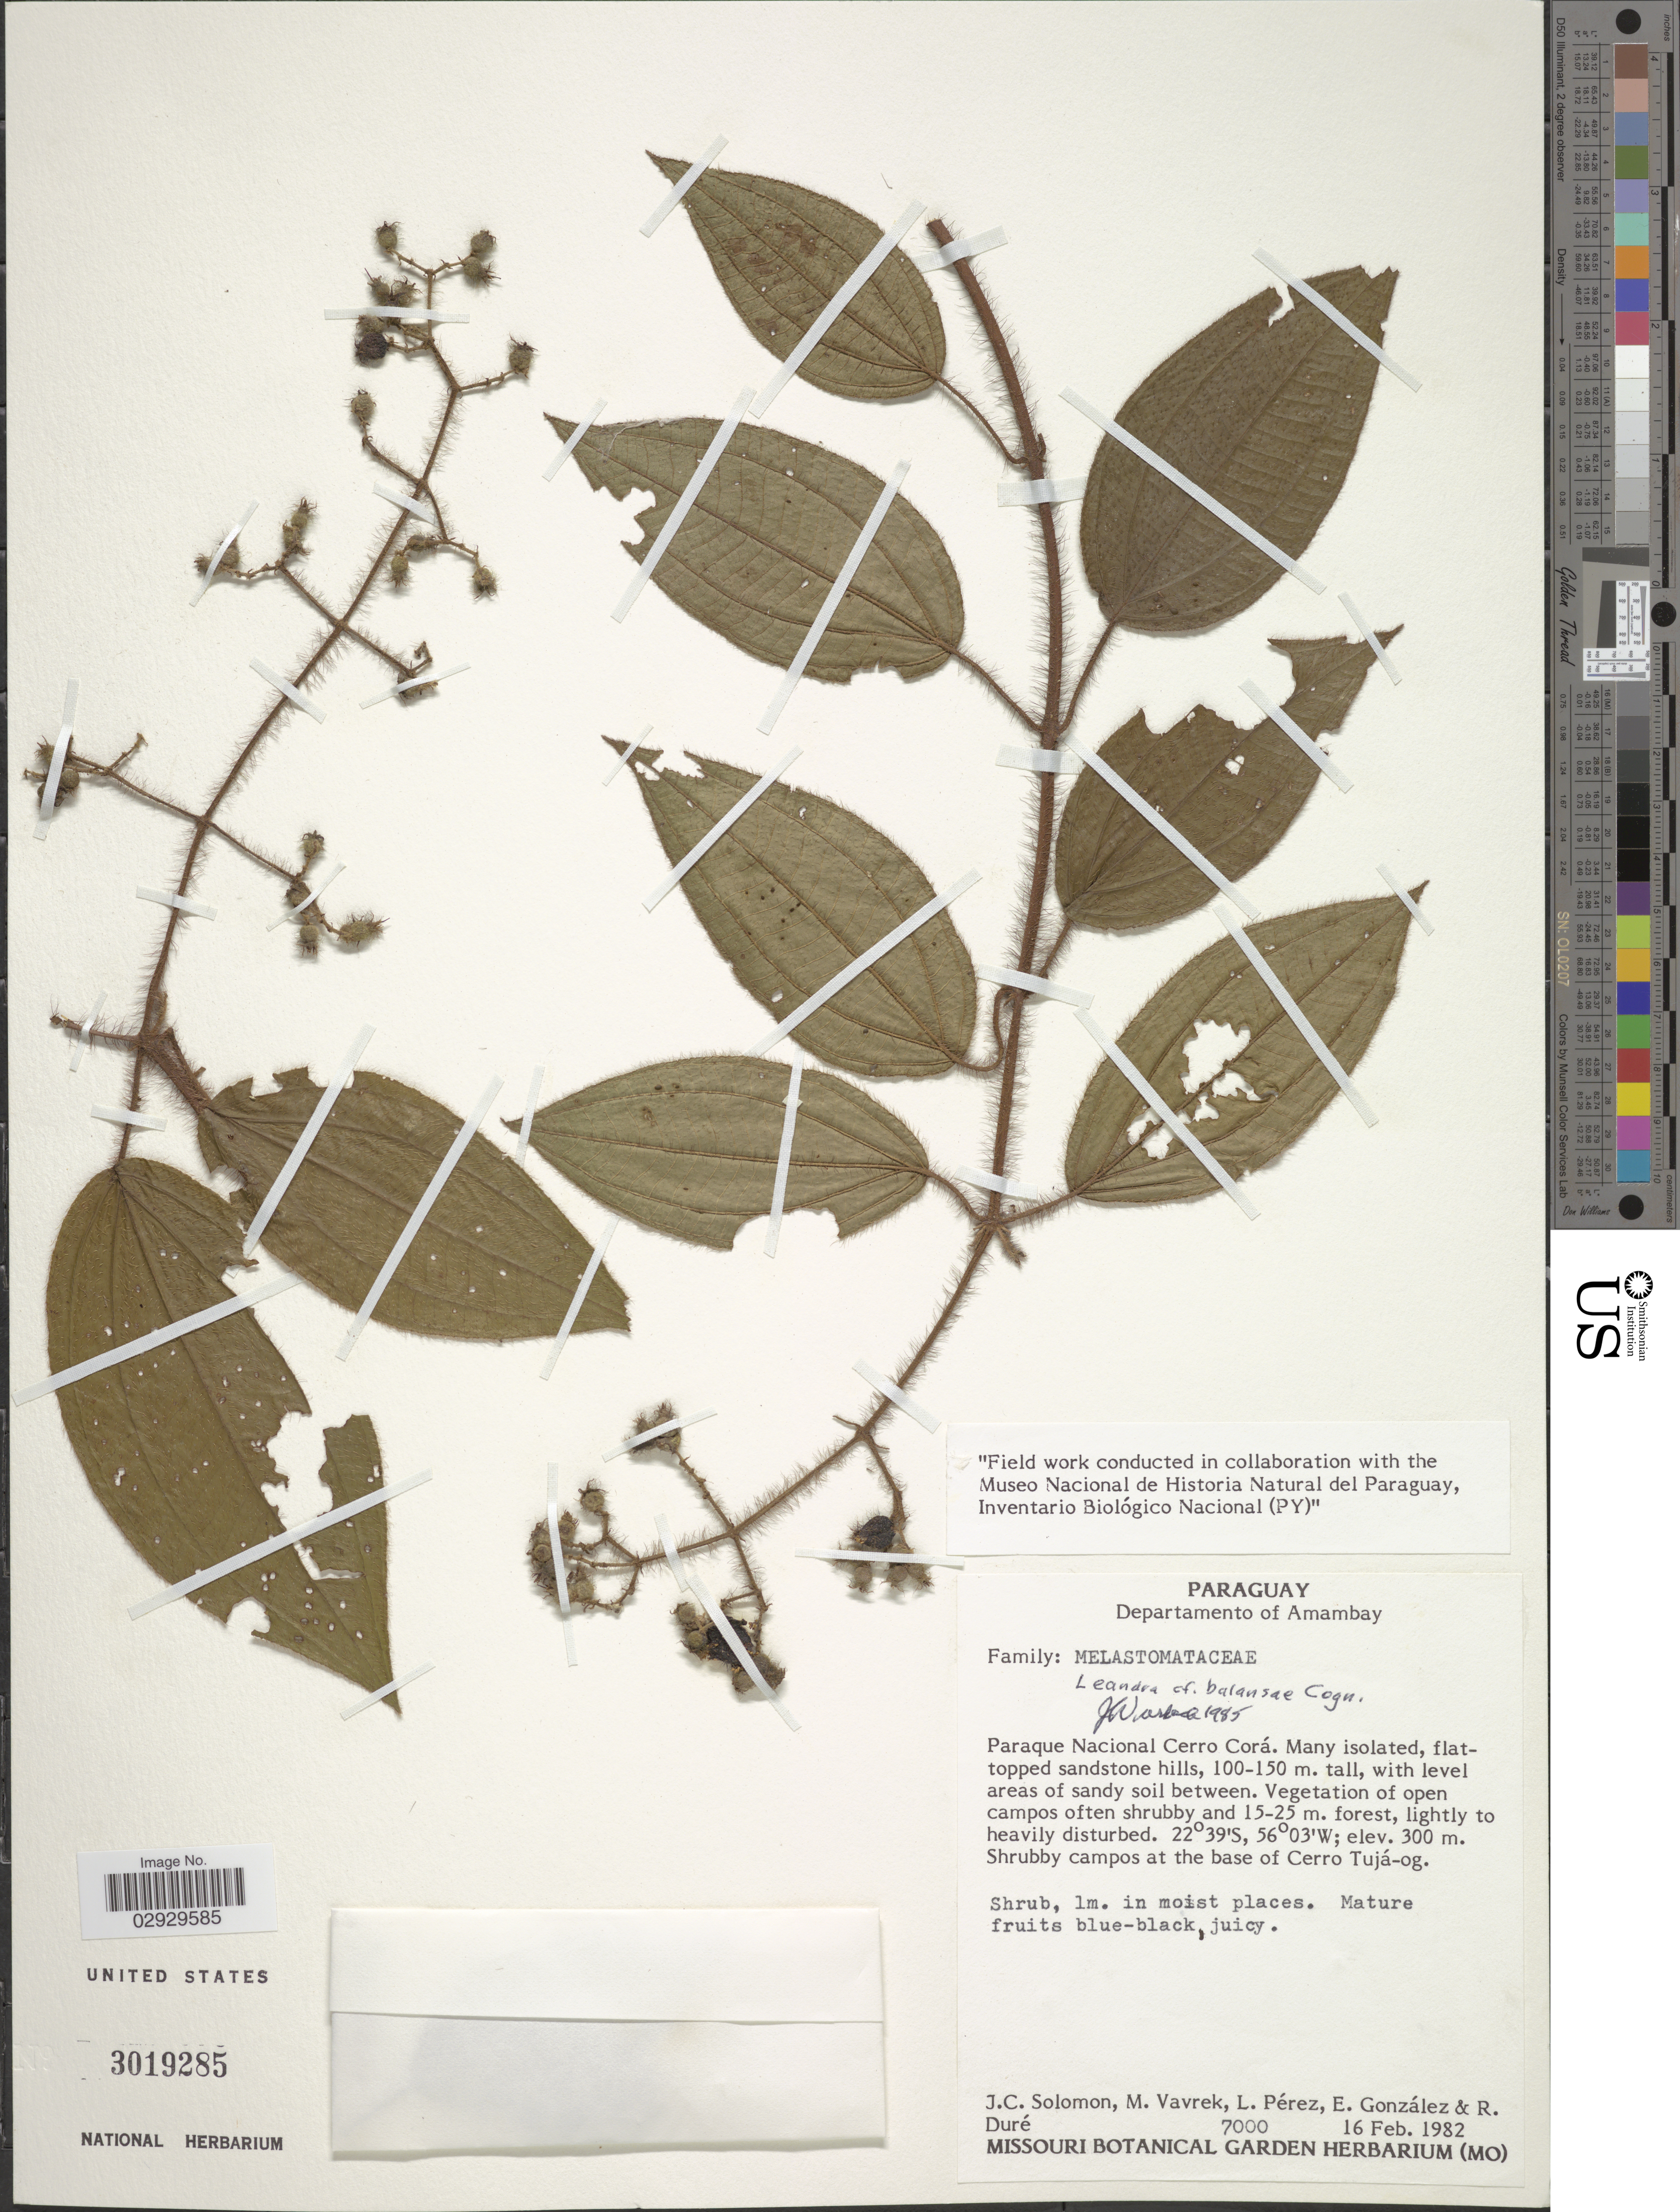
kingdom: Plantae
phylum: Tracheophyta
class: Magnoliopsida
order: Myrtales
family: Melastomataceae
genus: Leandra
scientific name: Leandra balansae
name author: Cogn.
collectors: J. C. Solomon, M. Vavrek, L. Pérez, E. González & R. Duré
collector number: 7000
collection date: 1982-02-16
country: Paraguay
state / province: Amambay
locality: Departamento of Amambay. Paraque Nacional Cerro Corá. Shrubby campos at the base of Cerro Tujá-og.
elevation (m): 300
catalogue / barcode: US 3019285